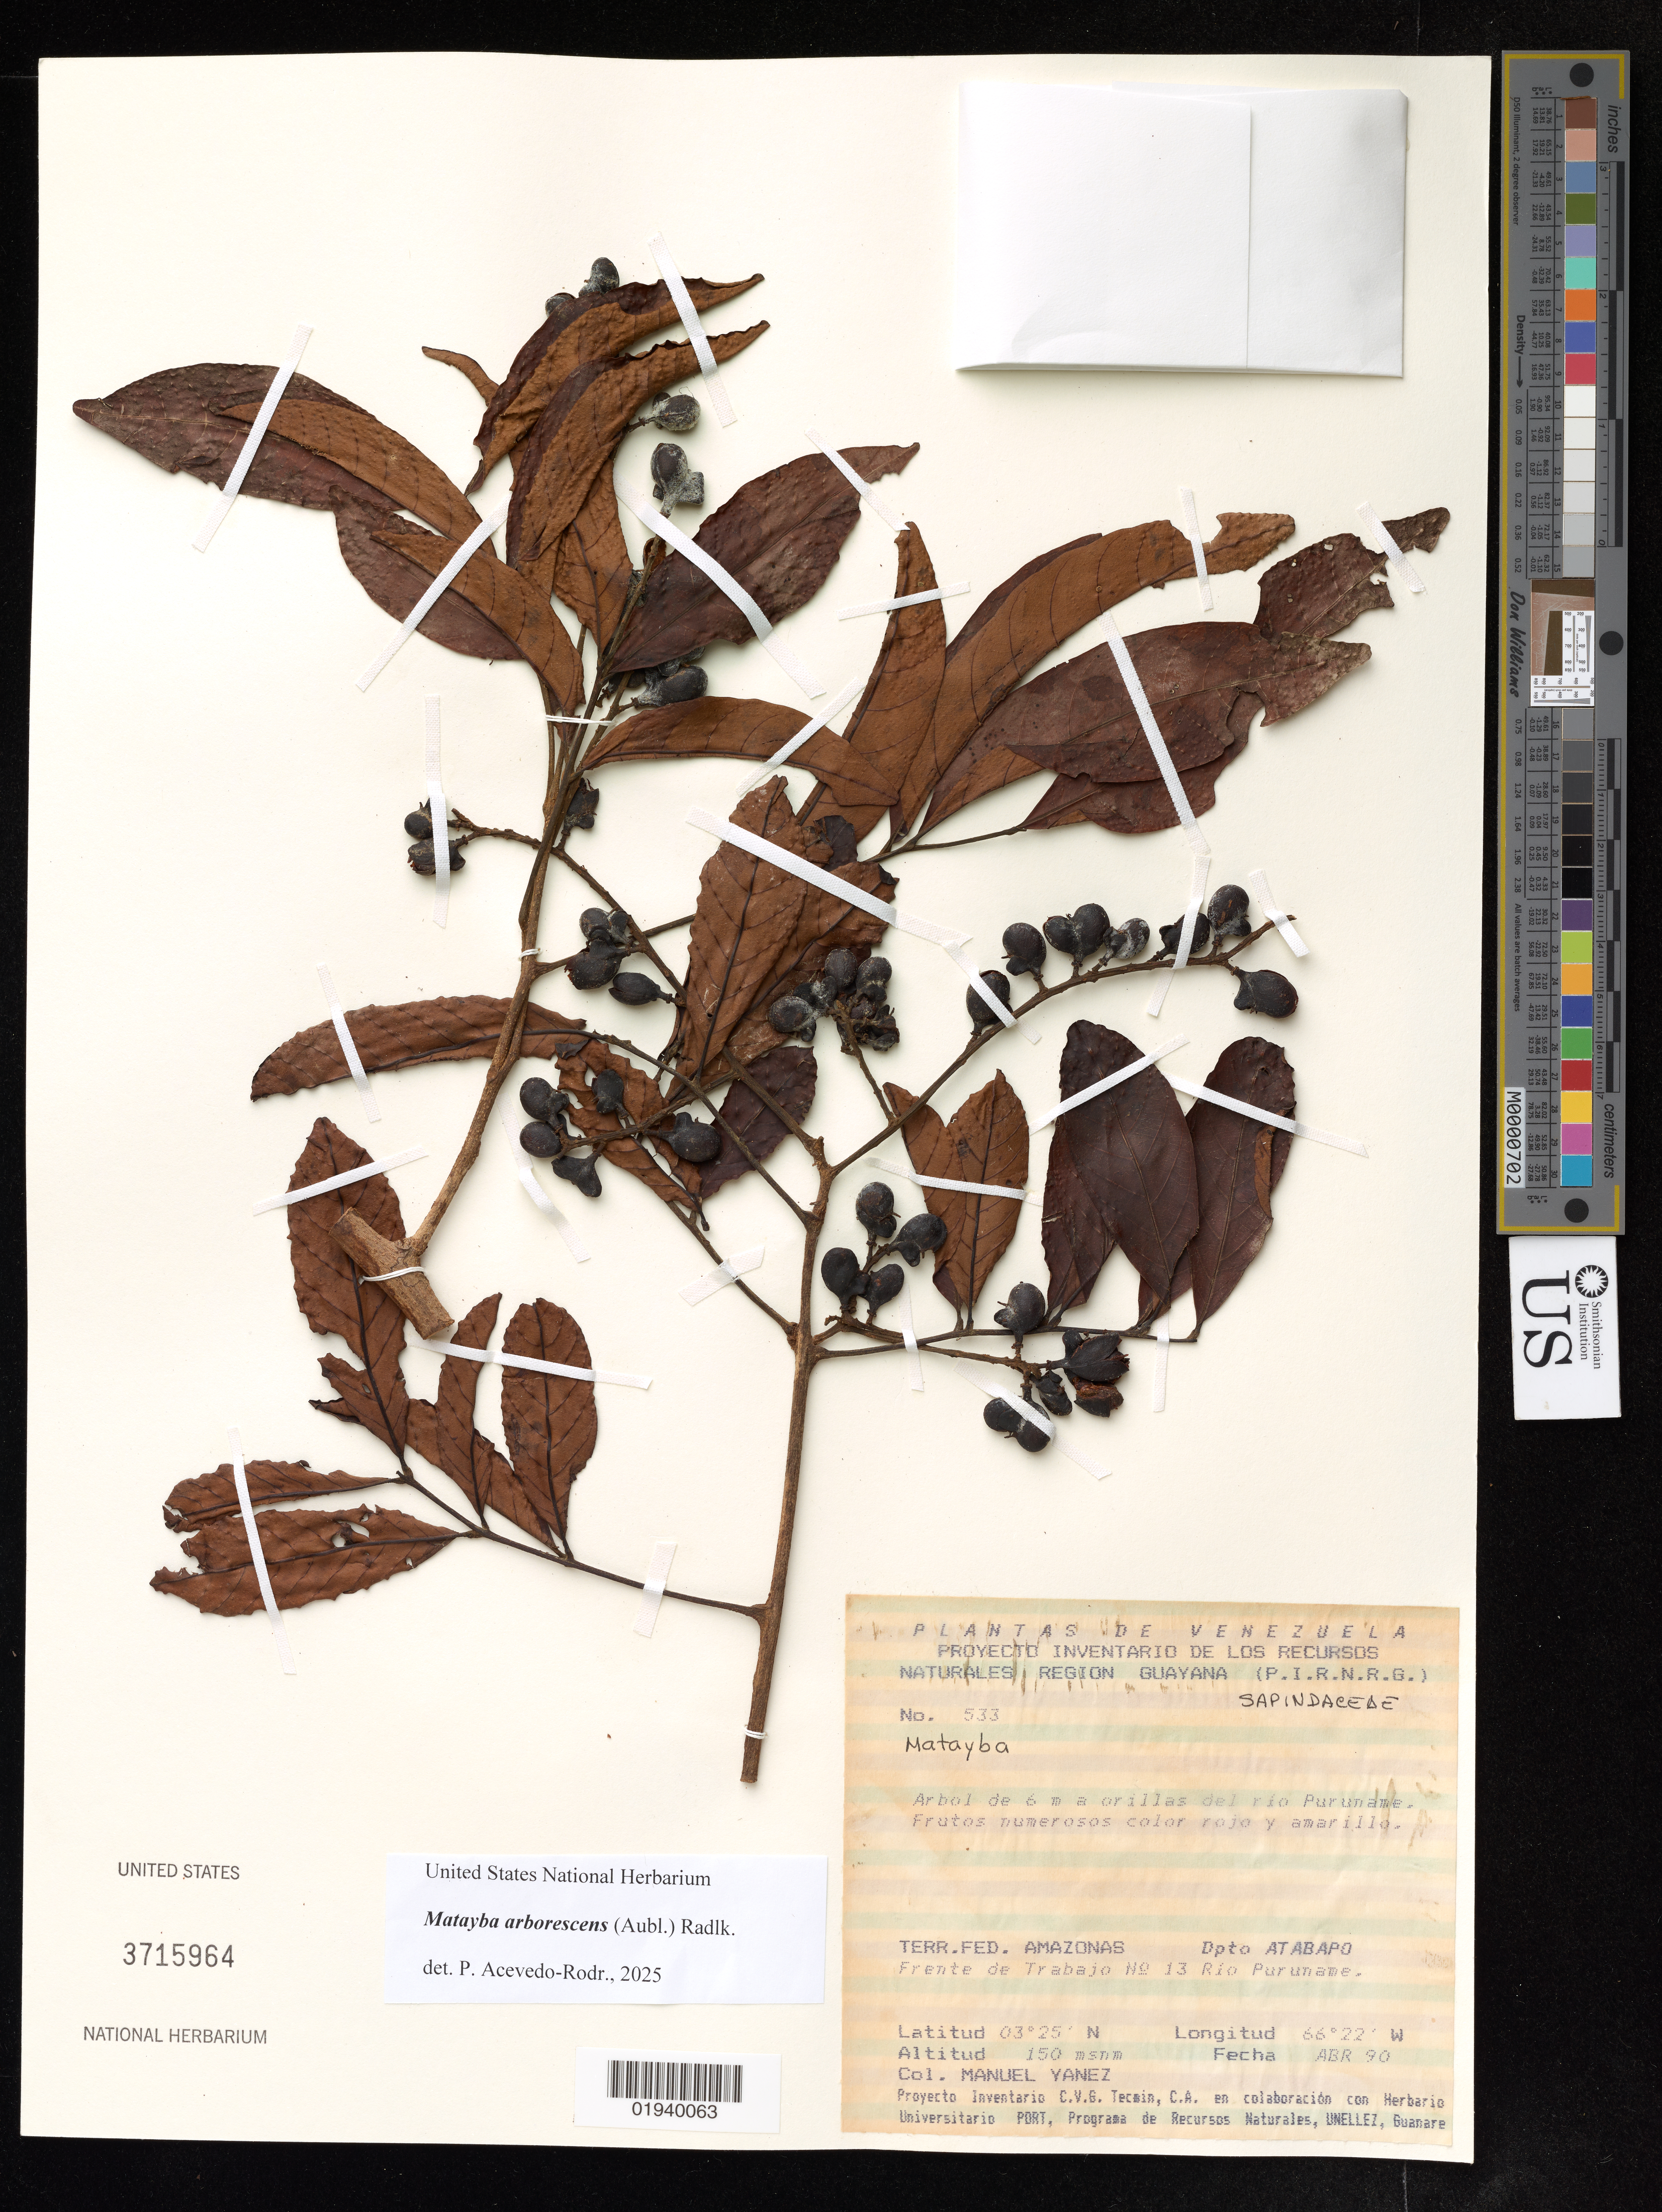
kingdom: Plantae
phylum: Tracheophyta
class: Magnoliopsida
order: Sapindales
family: Sapindaceae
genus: Matayba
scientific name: Matayba arborescens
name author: (Aubl.) Radlk.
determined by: Acevedo-Rodriguez, P., (US), Smithsonian Institution - National Museum of Natural History (UNITED STATES)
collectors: M. Yánez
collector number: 533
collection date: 1990-04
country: Venezuela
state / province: Amazonas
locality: Dpto. Atabapo. Frente de Trabajo No. 13 Río Puruname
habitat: Orillas del río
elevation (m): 150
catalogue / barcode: US 3715964